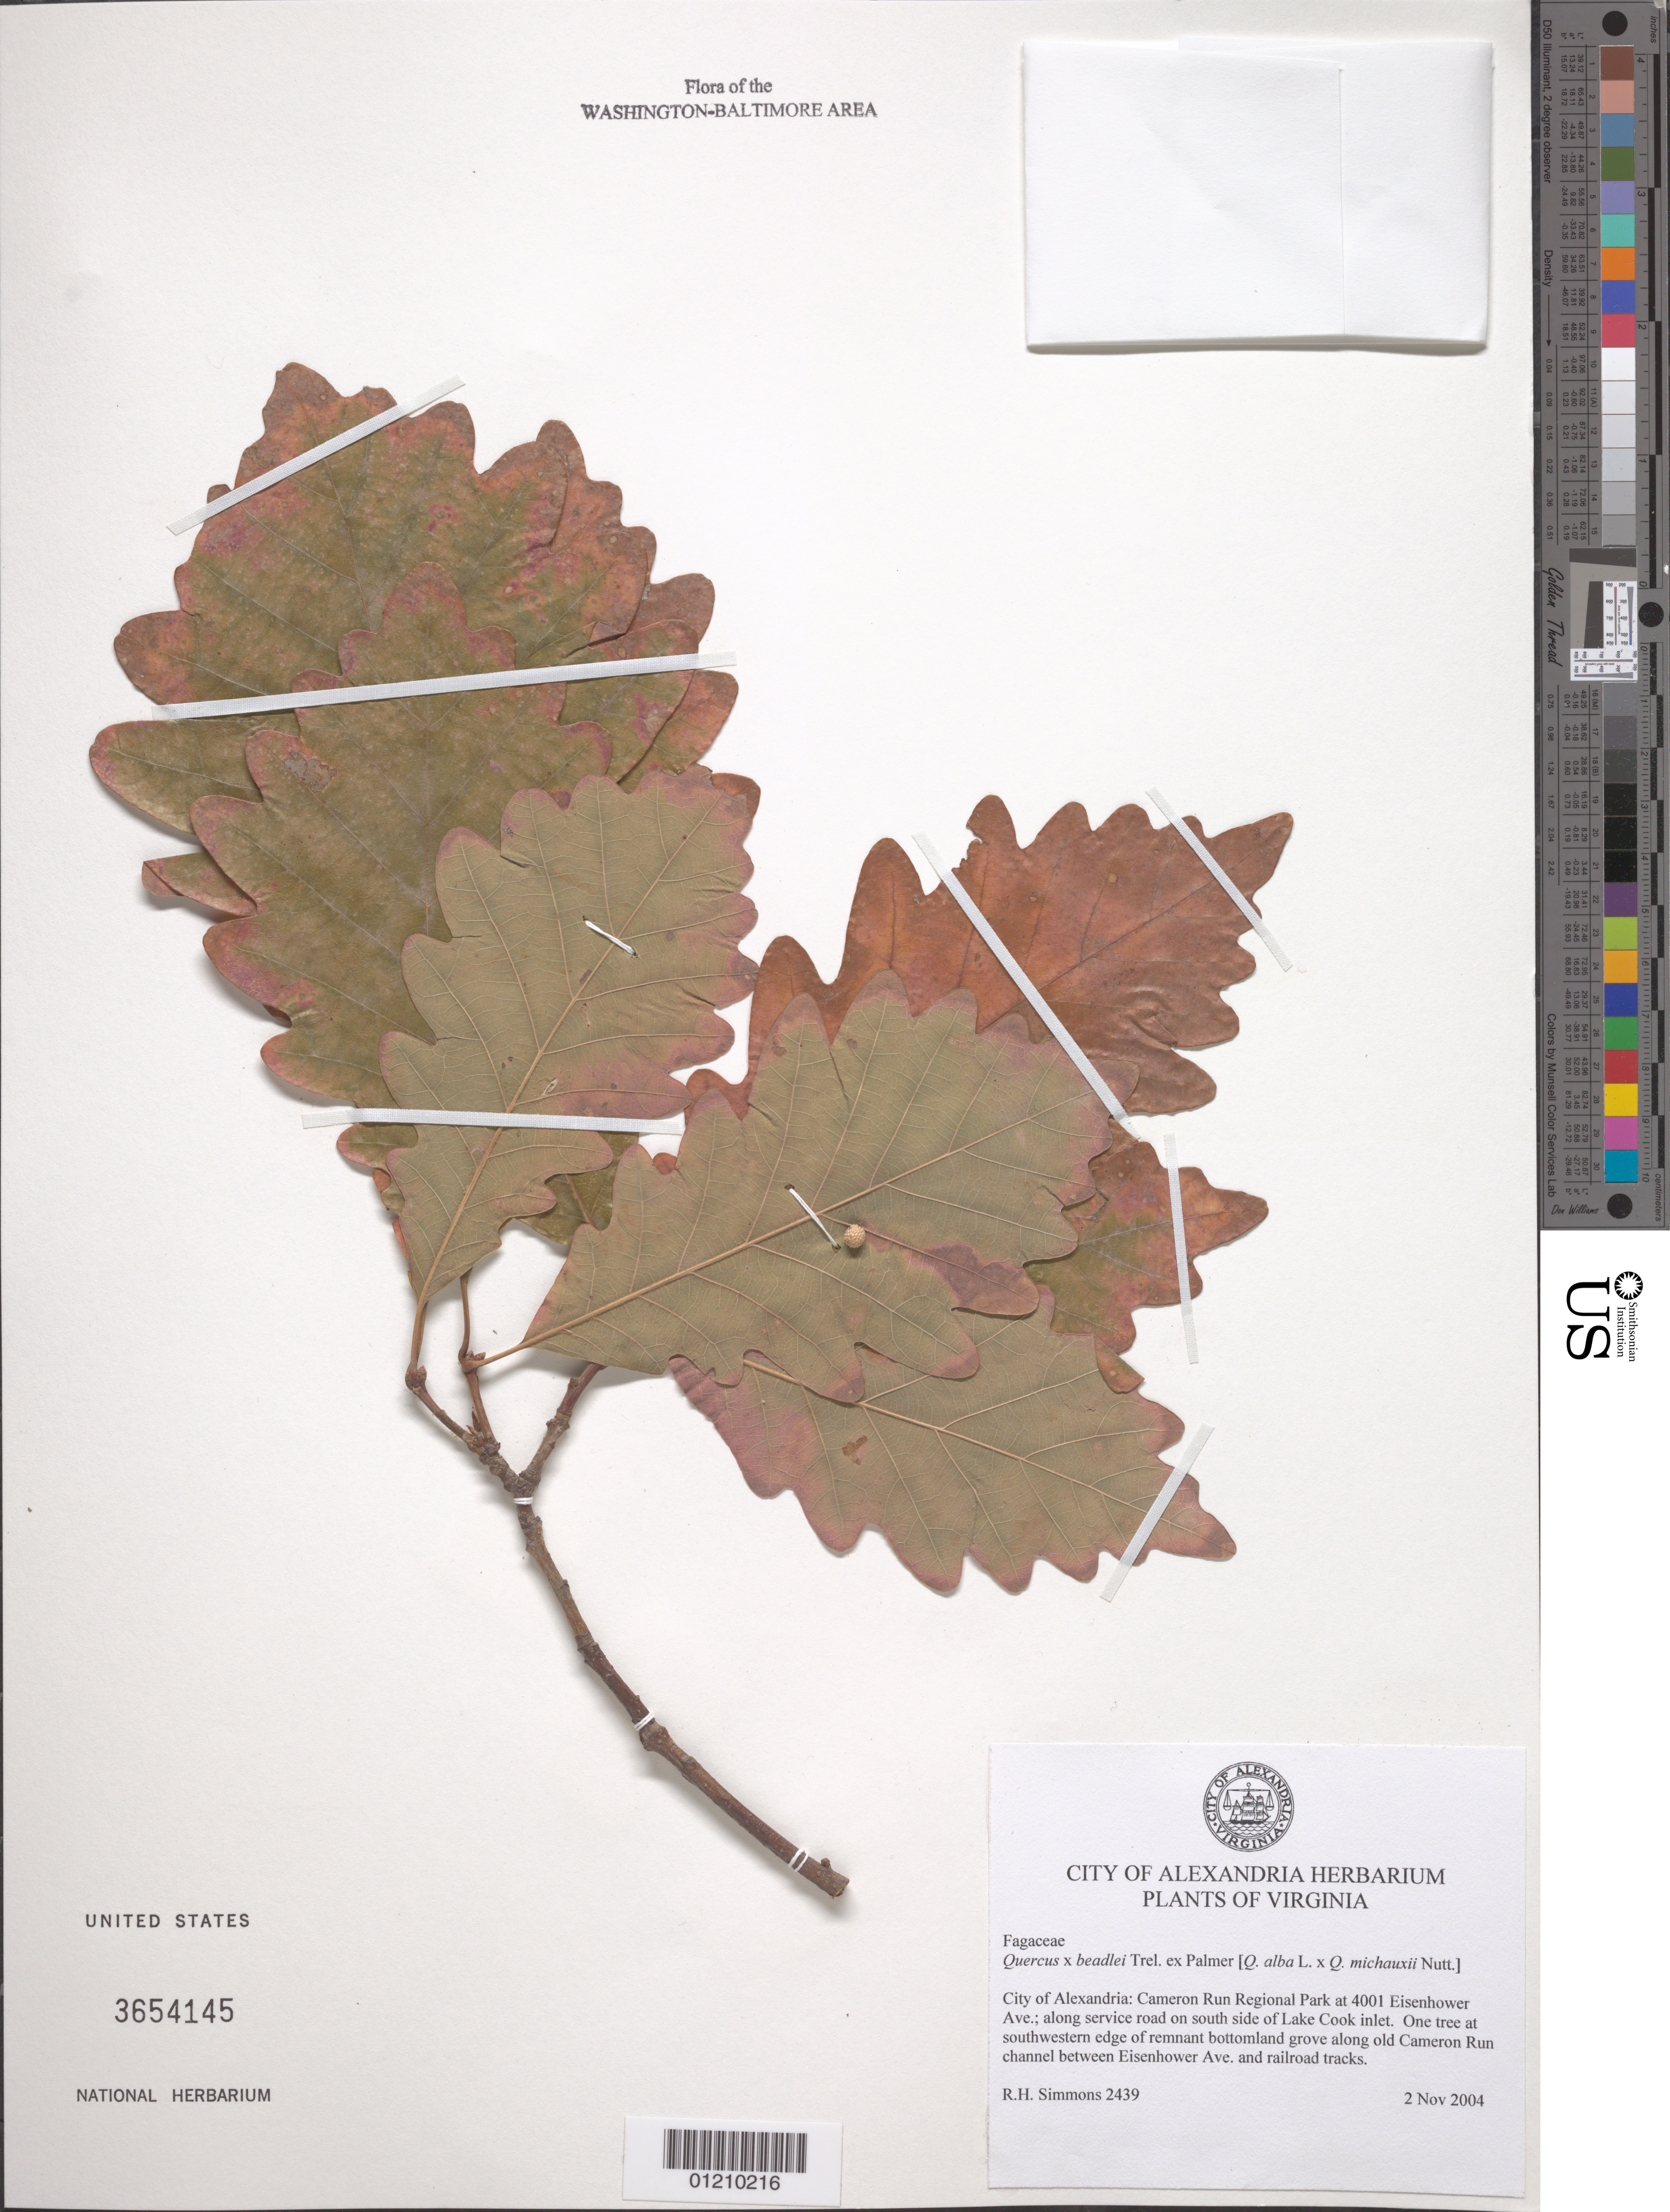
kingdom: Plantae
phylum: Tracheophyta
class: Magnoliopsida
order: Fagales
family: Fagaceae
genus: Quercus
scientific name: Quercus x beadlei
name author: Trel. ex E.J. Palmer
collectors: R. H. Simmons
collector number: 2439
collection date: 2004-11-02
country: United States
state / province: Virginia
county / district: City of Alexandria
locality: Cameron Run Regional Park at 4001 Eisenhower Ave.; along service road on south side of Lake Cook Inlet. One tree at southwestern edge of remnant bottomland grove along old Cameron Run channel between Eisenhower Ave. and railroad tracks.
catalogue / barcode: US 3654145